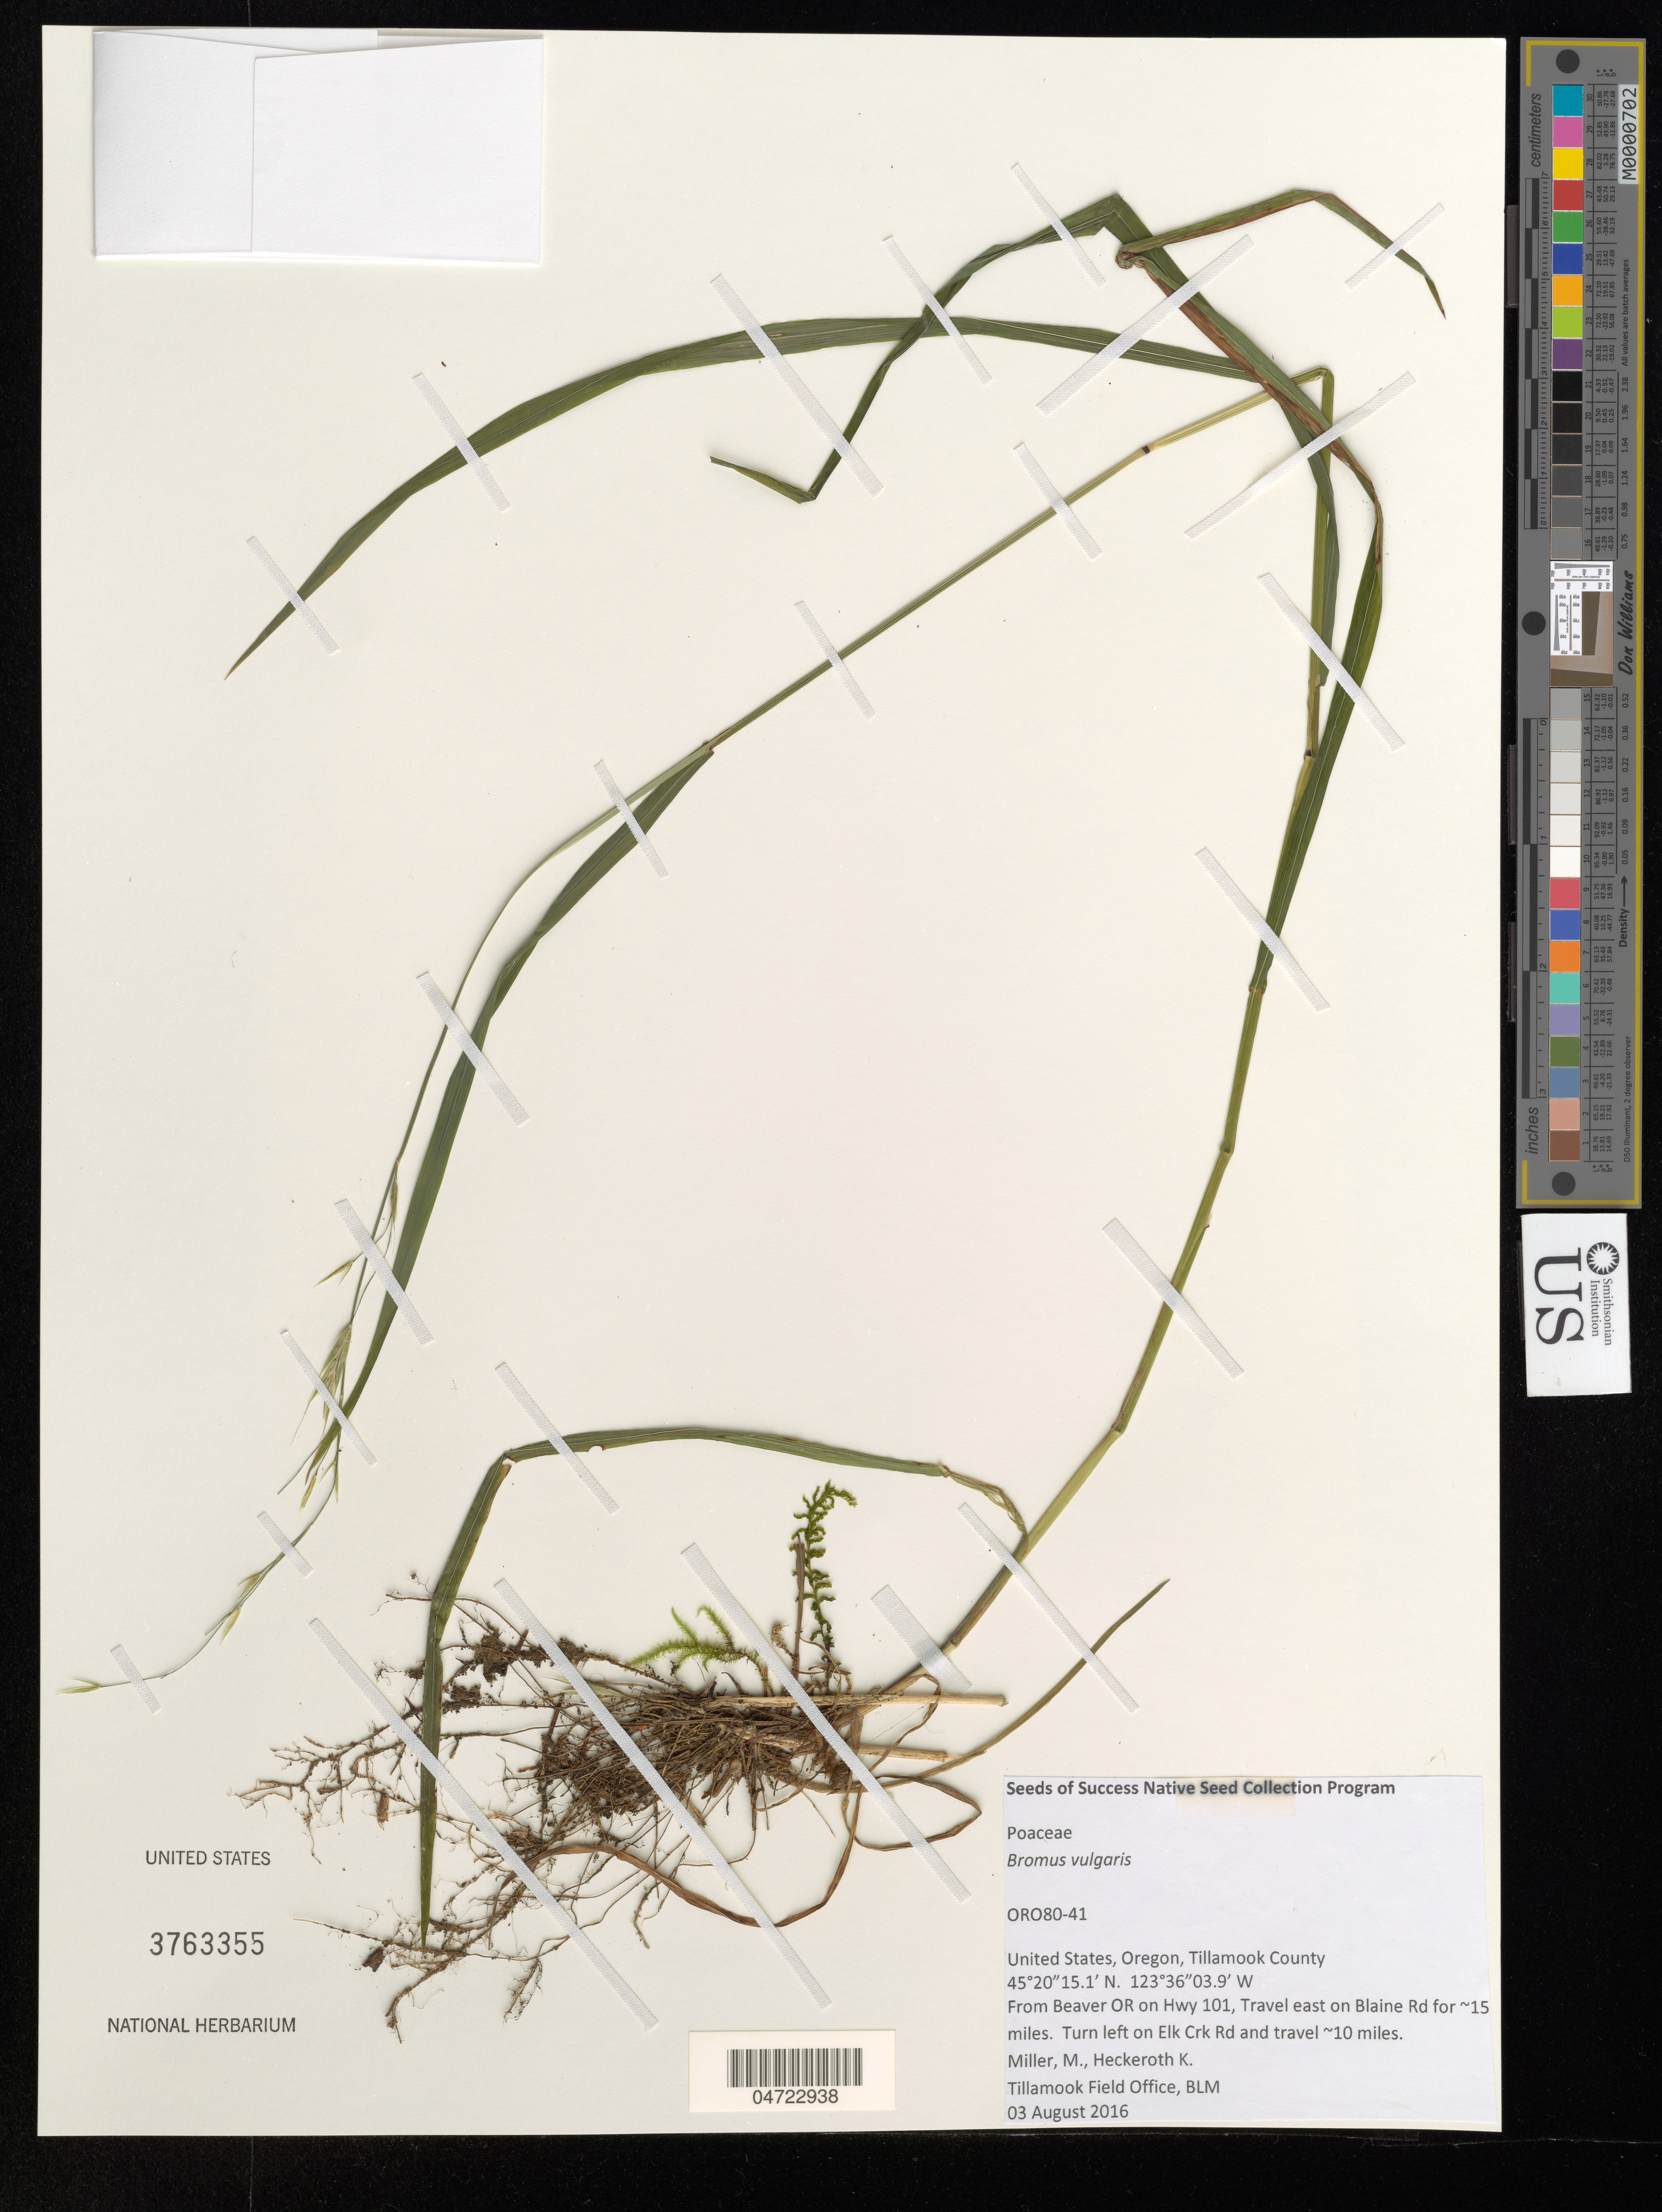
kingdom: Plantae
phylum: Tracheophyta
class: Liliopsida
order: Poales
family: Poaceae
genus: Bromus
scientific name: Bromus vulgaris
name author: (Hook.) Shear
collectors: M. Miller & K. Heckeroth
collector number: ORO80-41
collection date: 2016-08-03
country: United States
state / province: Oregon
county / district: Tillamook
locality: Tillamook County. From Beaver OR on Hwy 101, Travel east on Blaine Rd for ~15 miles. Turn left on Elk Crk Rd and travel ~10 miles.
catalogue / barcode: US 3763355